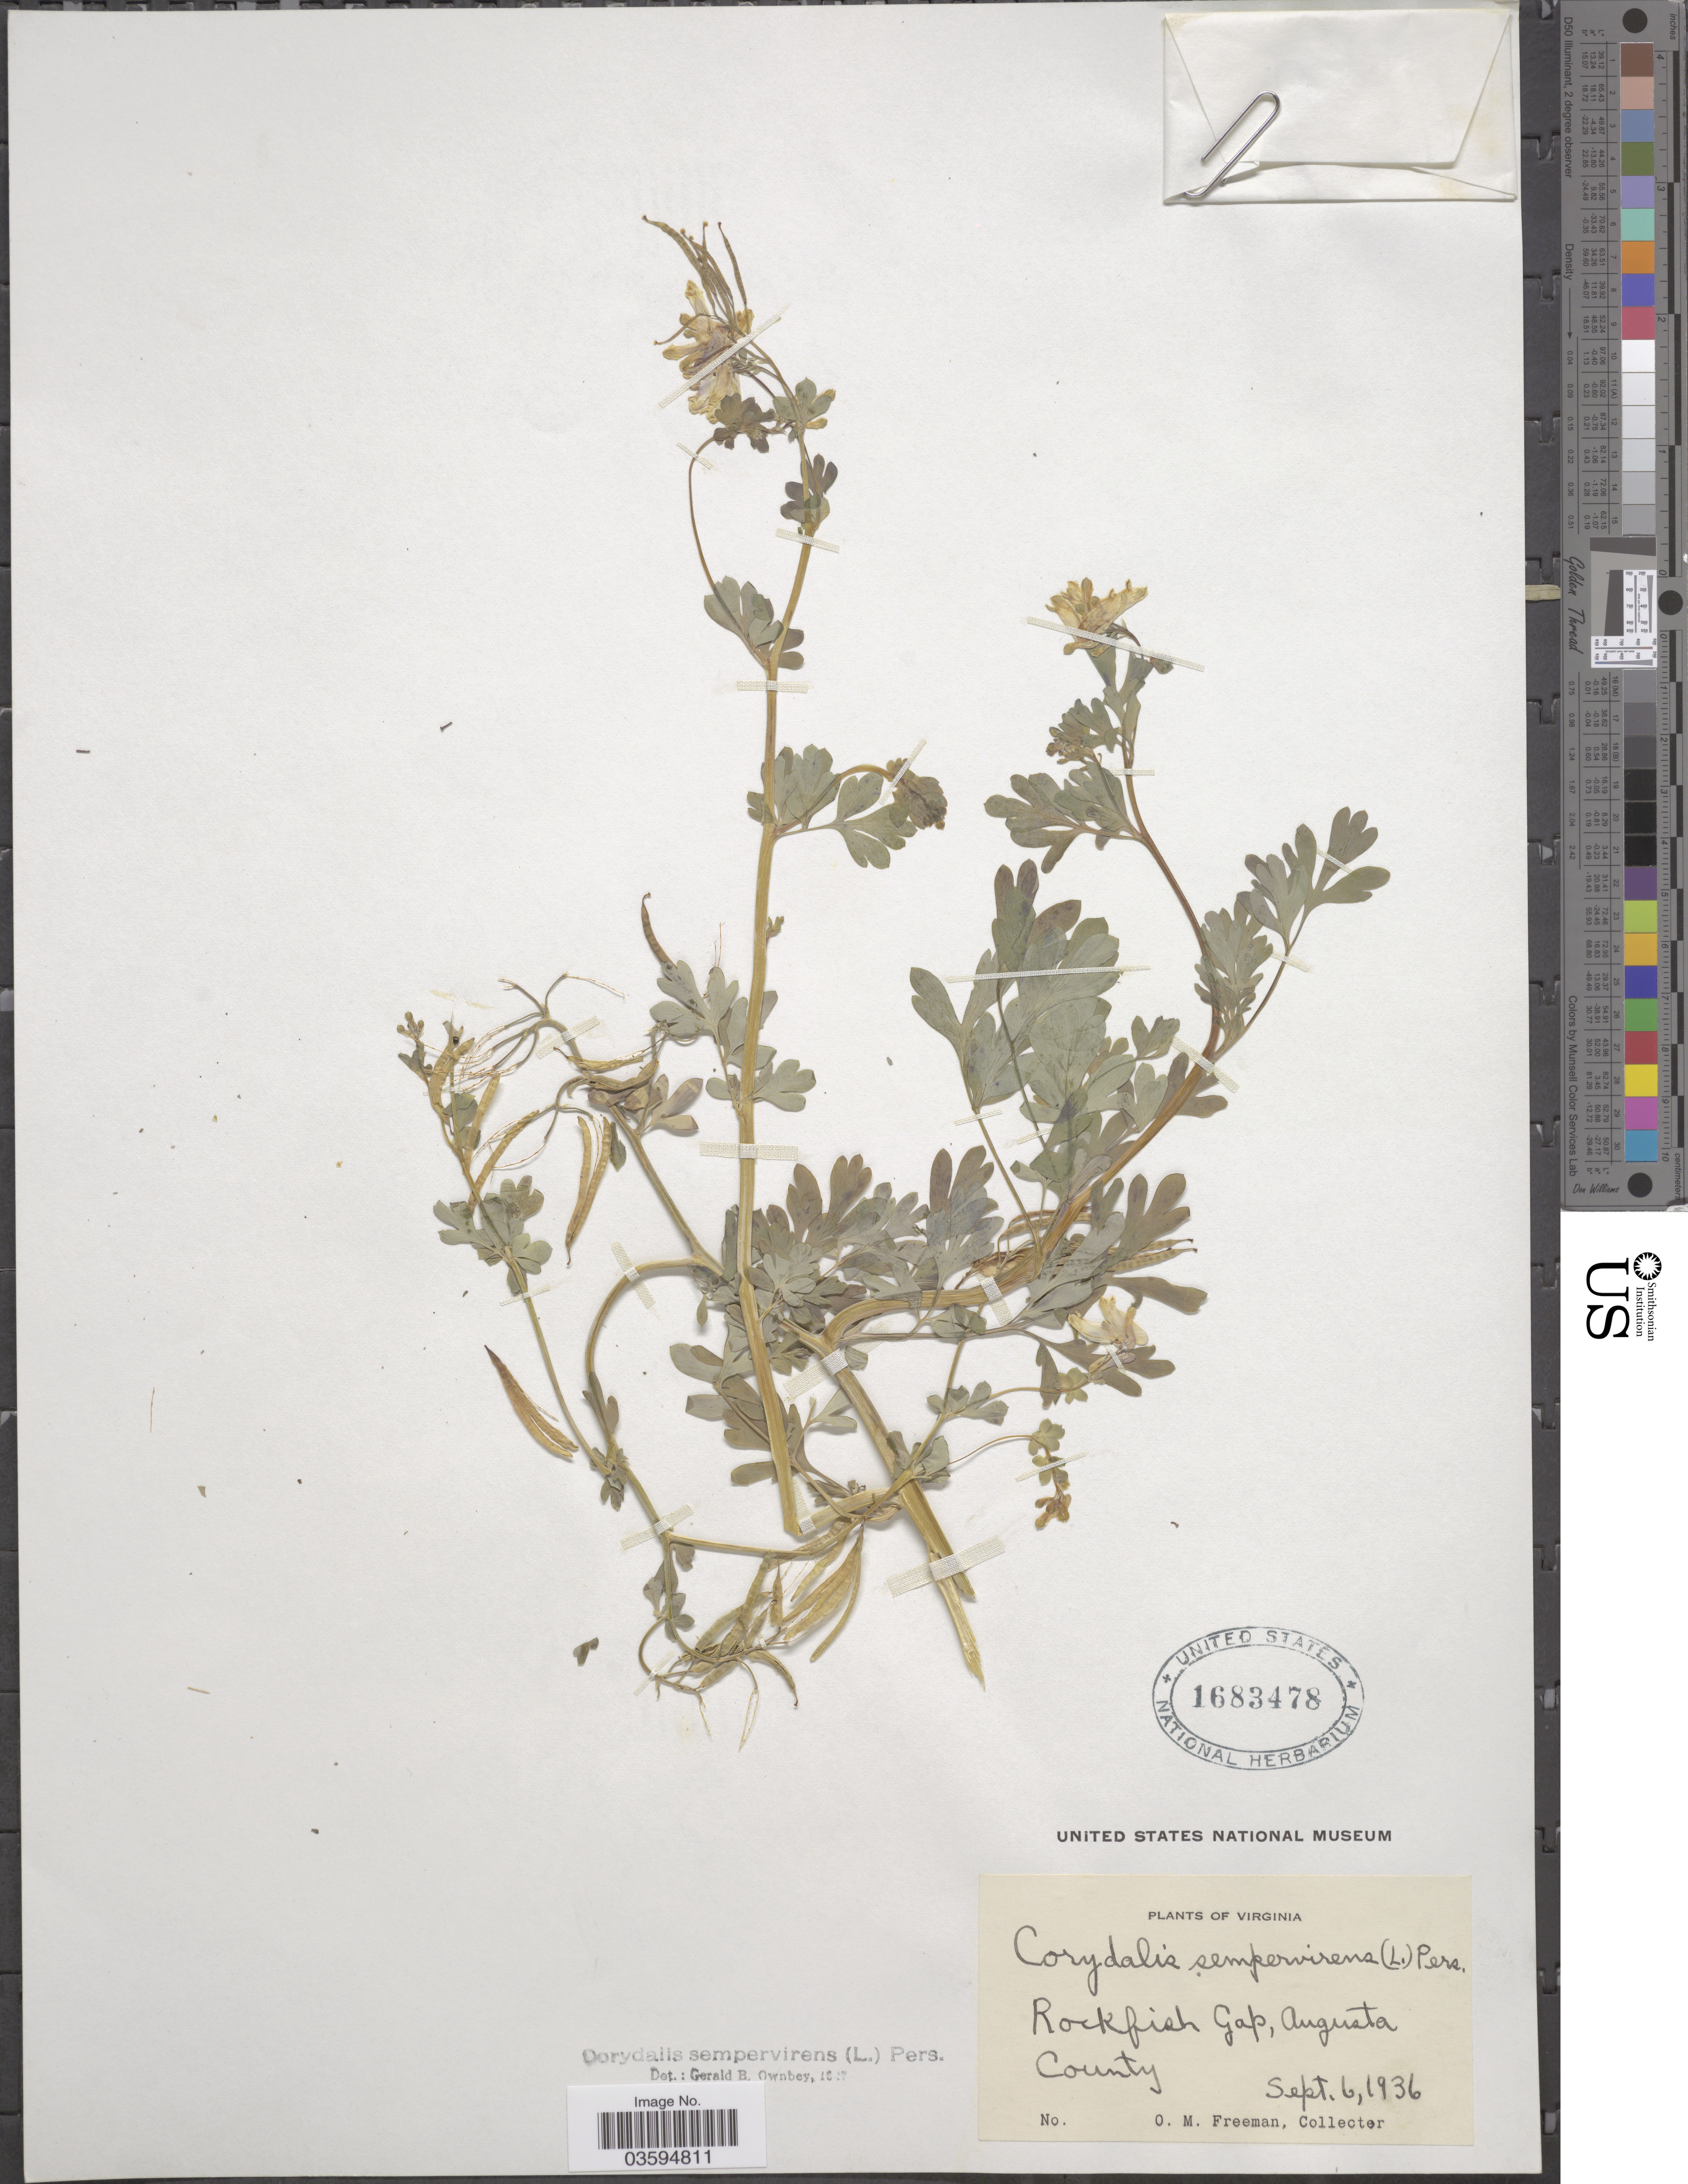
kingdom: Plantae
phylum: Tracheophyta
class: Magnoliopsida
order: Ranunculales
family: Papaveraceae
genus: Capnoides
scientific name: Capnoides sempervirens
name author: (L.) Borkh.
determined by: Strong, M. T., (US), Smithsonian Institution - National Museum of Natural History (UNITED STATES)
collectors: O. Freeman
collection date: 1936-09-06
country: United States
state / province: Virginia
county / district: Augusta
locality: Rockfish Gap, Augusta County.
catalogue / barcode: US 1683478